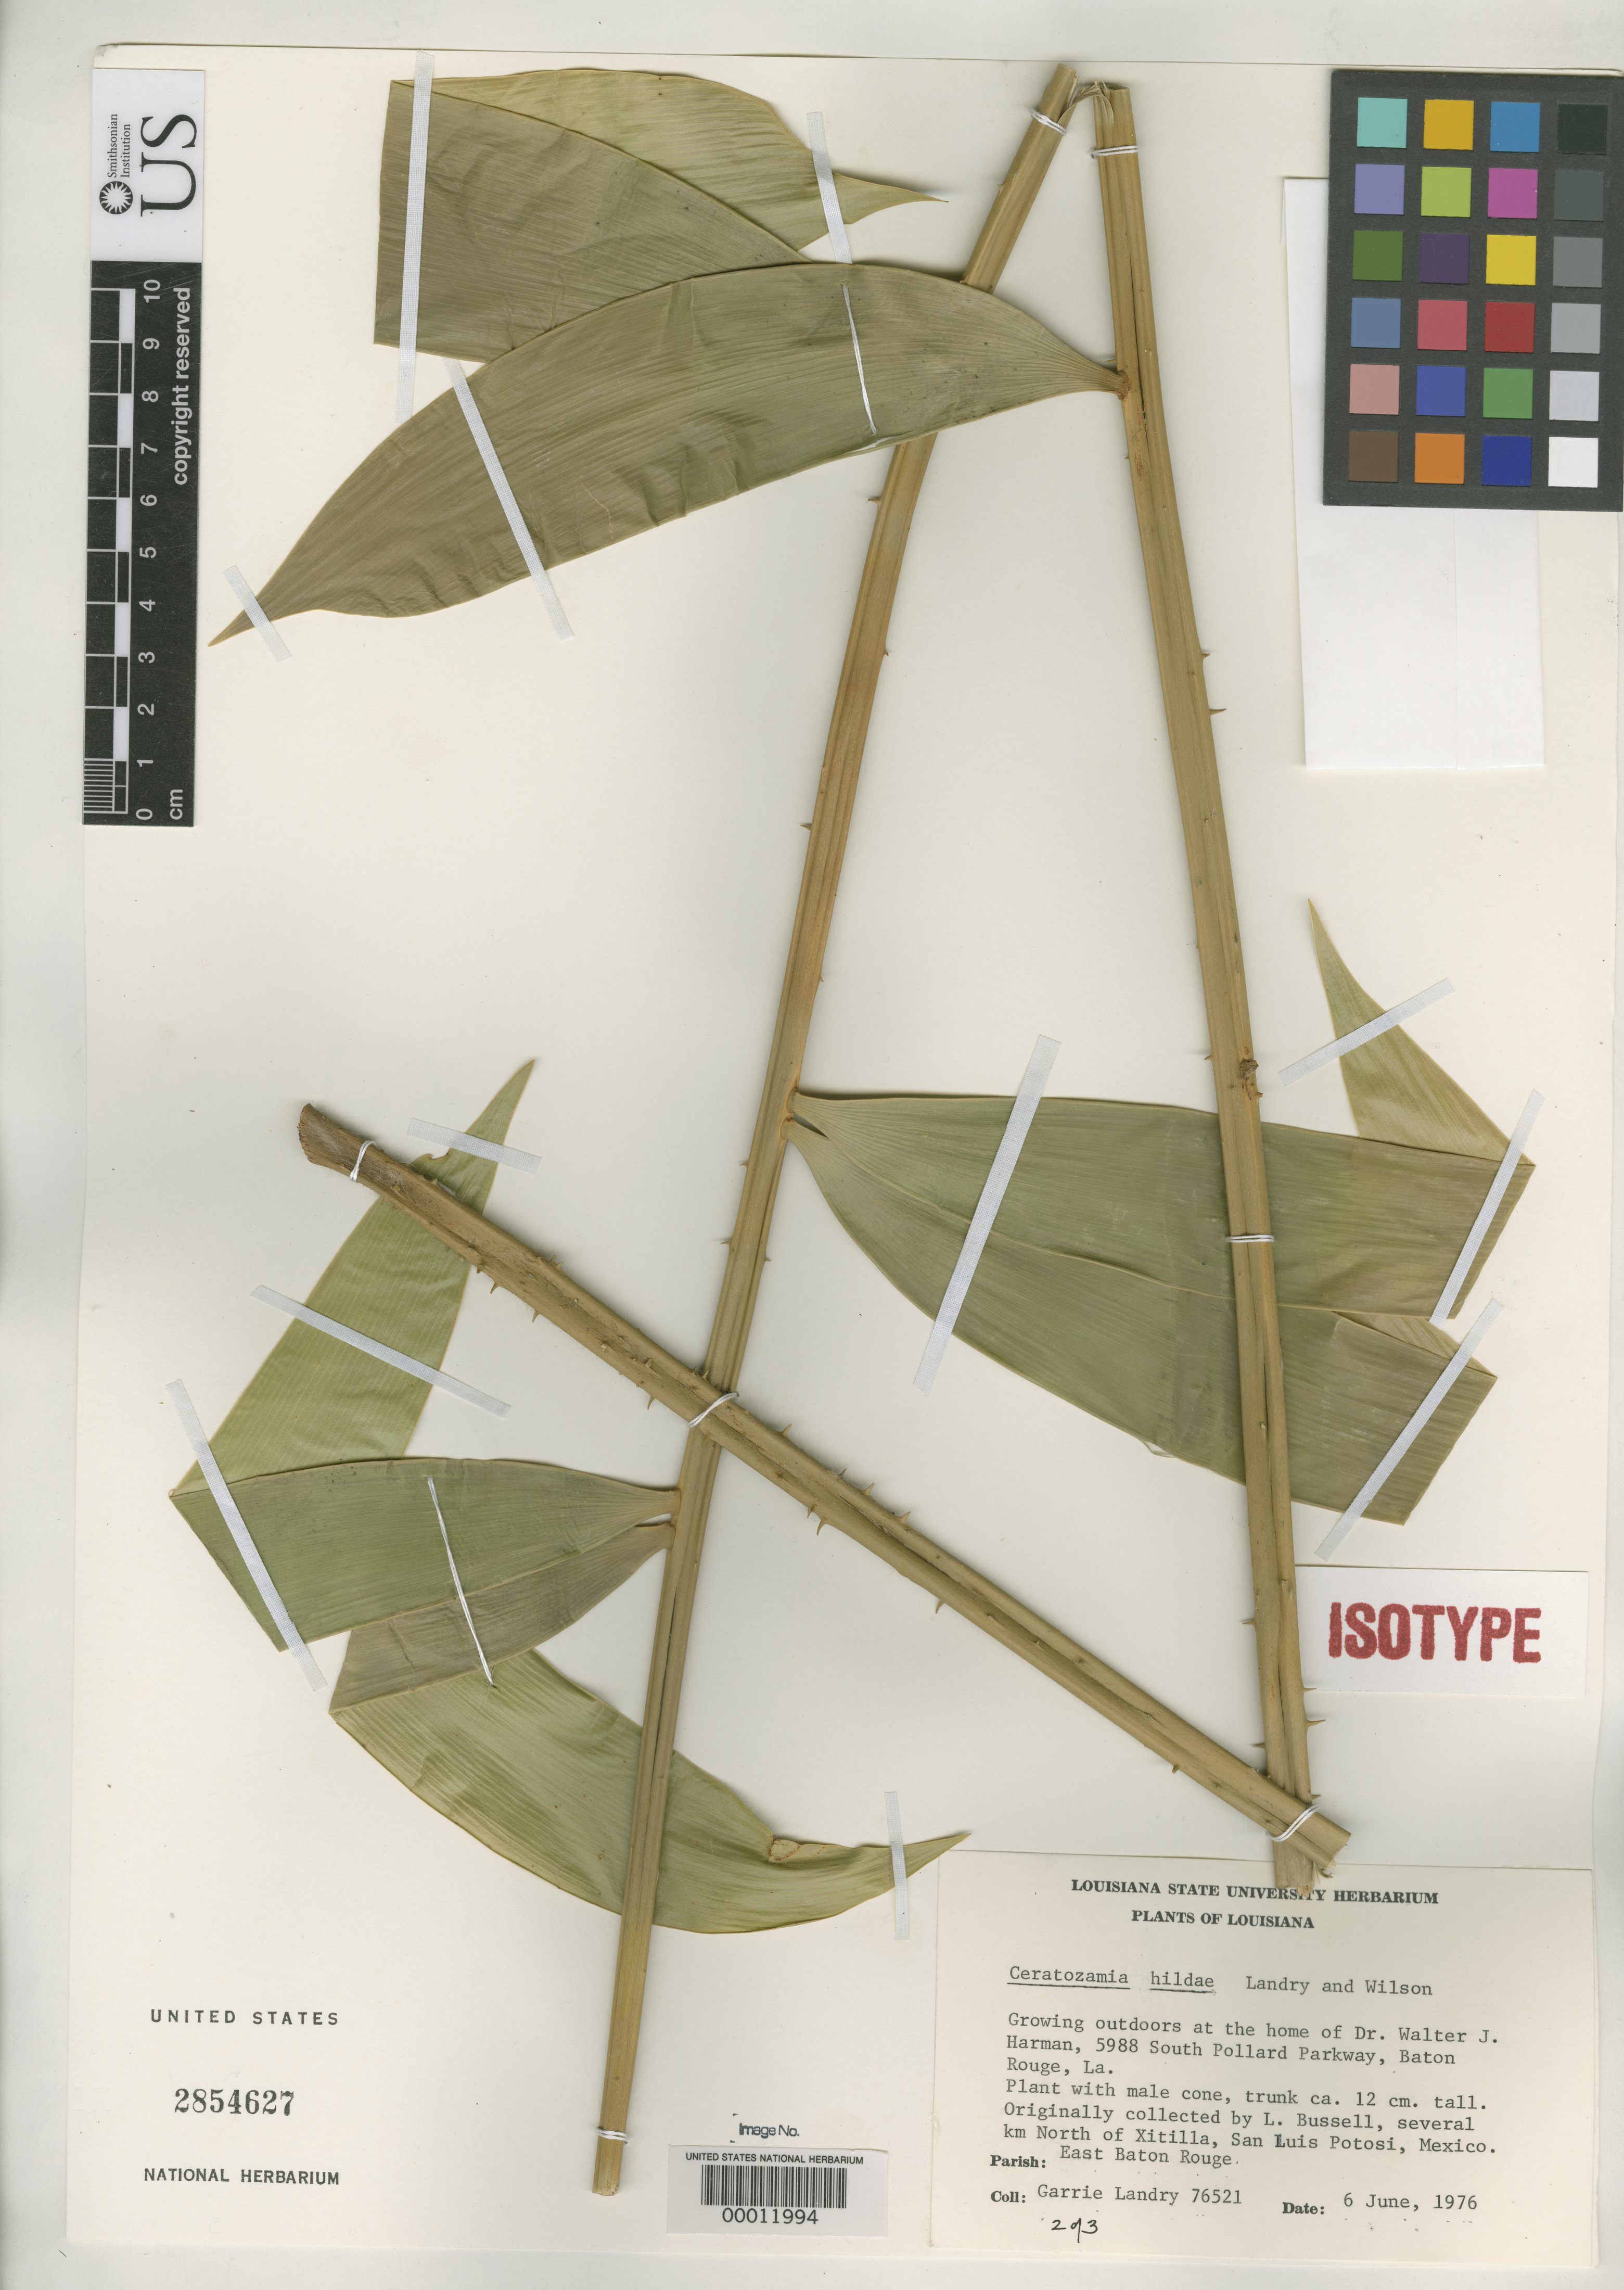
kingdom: Plantae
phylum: Tracheophyta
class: Cycadopsida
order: Cycadales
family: Zamiaceae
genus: Ceratozamia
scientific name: Ceratozamia hildae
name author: G.P. Landry & M.C. Wilson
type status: Isotype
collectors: G. P. Landry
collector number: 76521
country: United States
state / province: Louisiana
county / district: East Baton Rouge Parish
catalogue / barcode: US 2854627